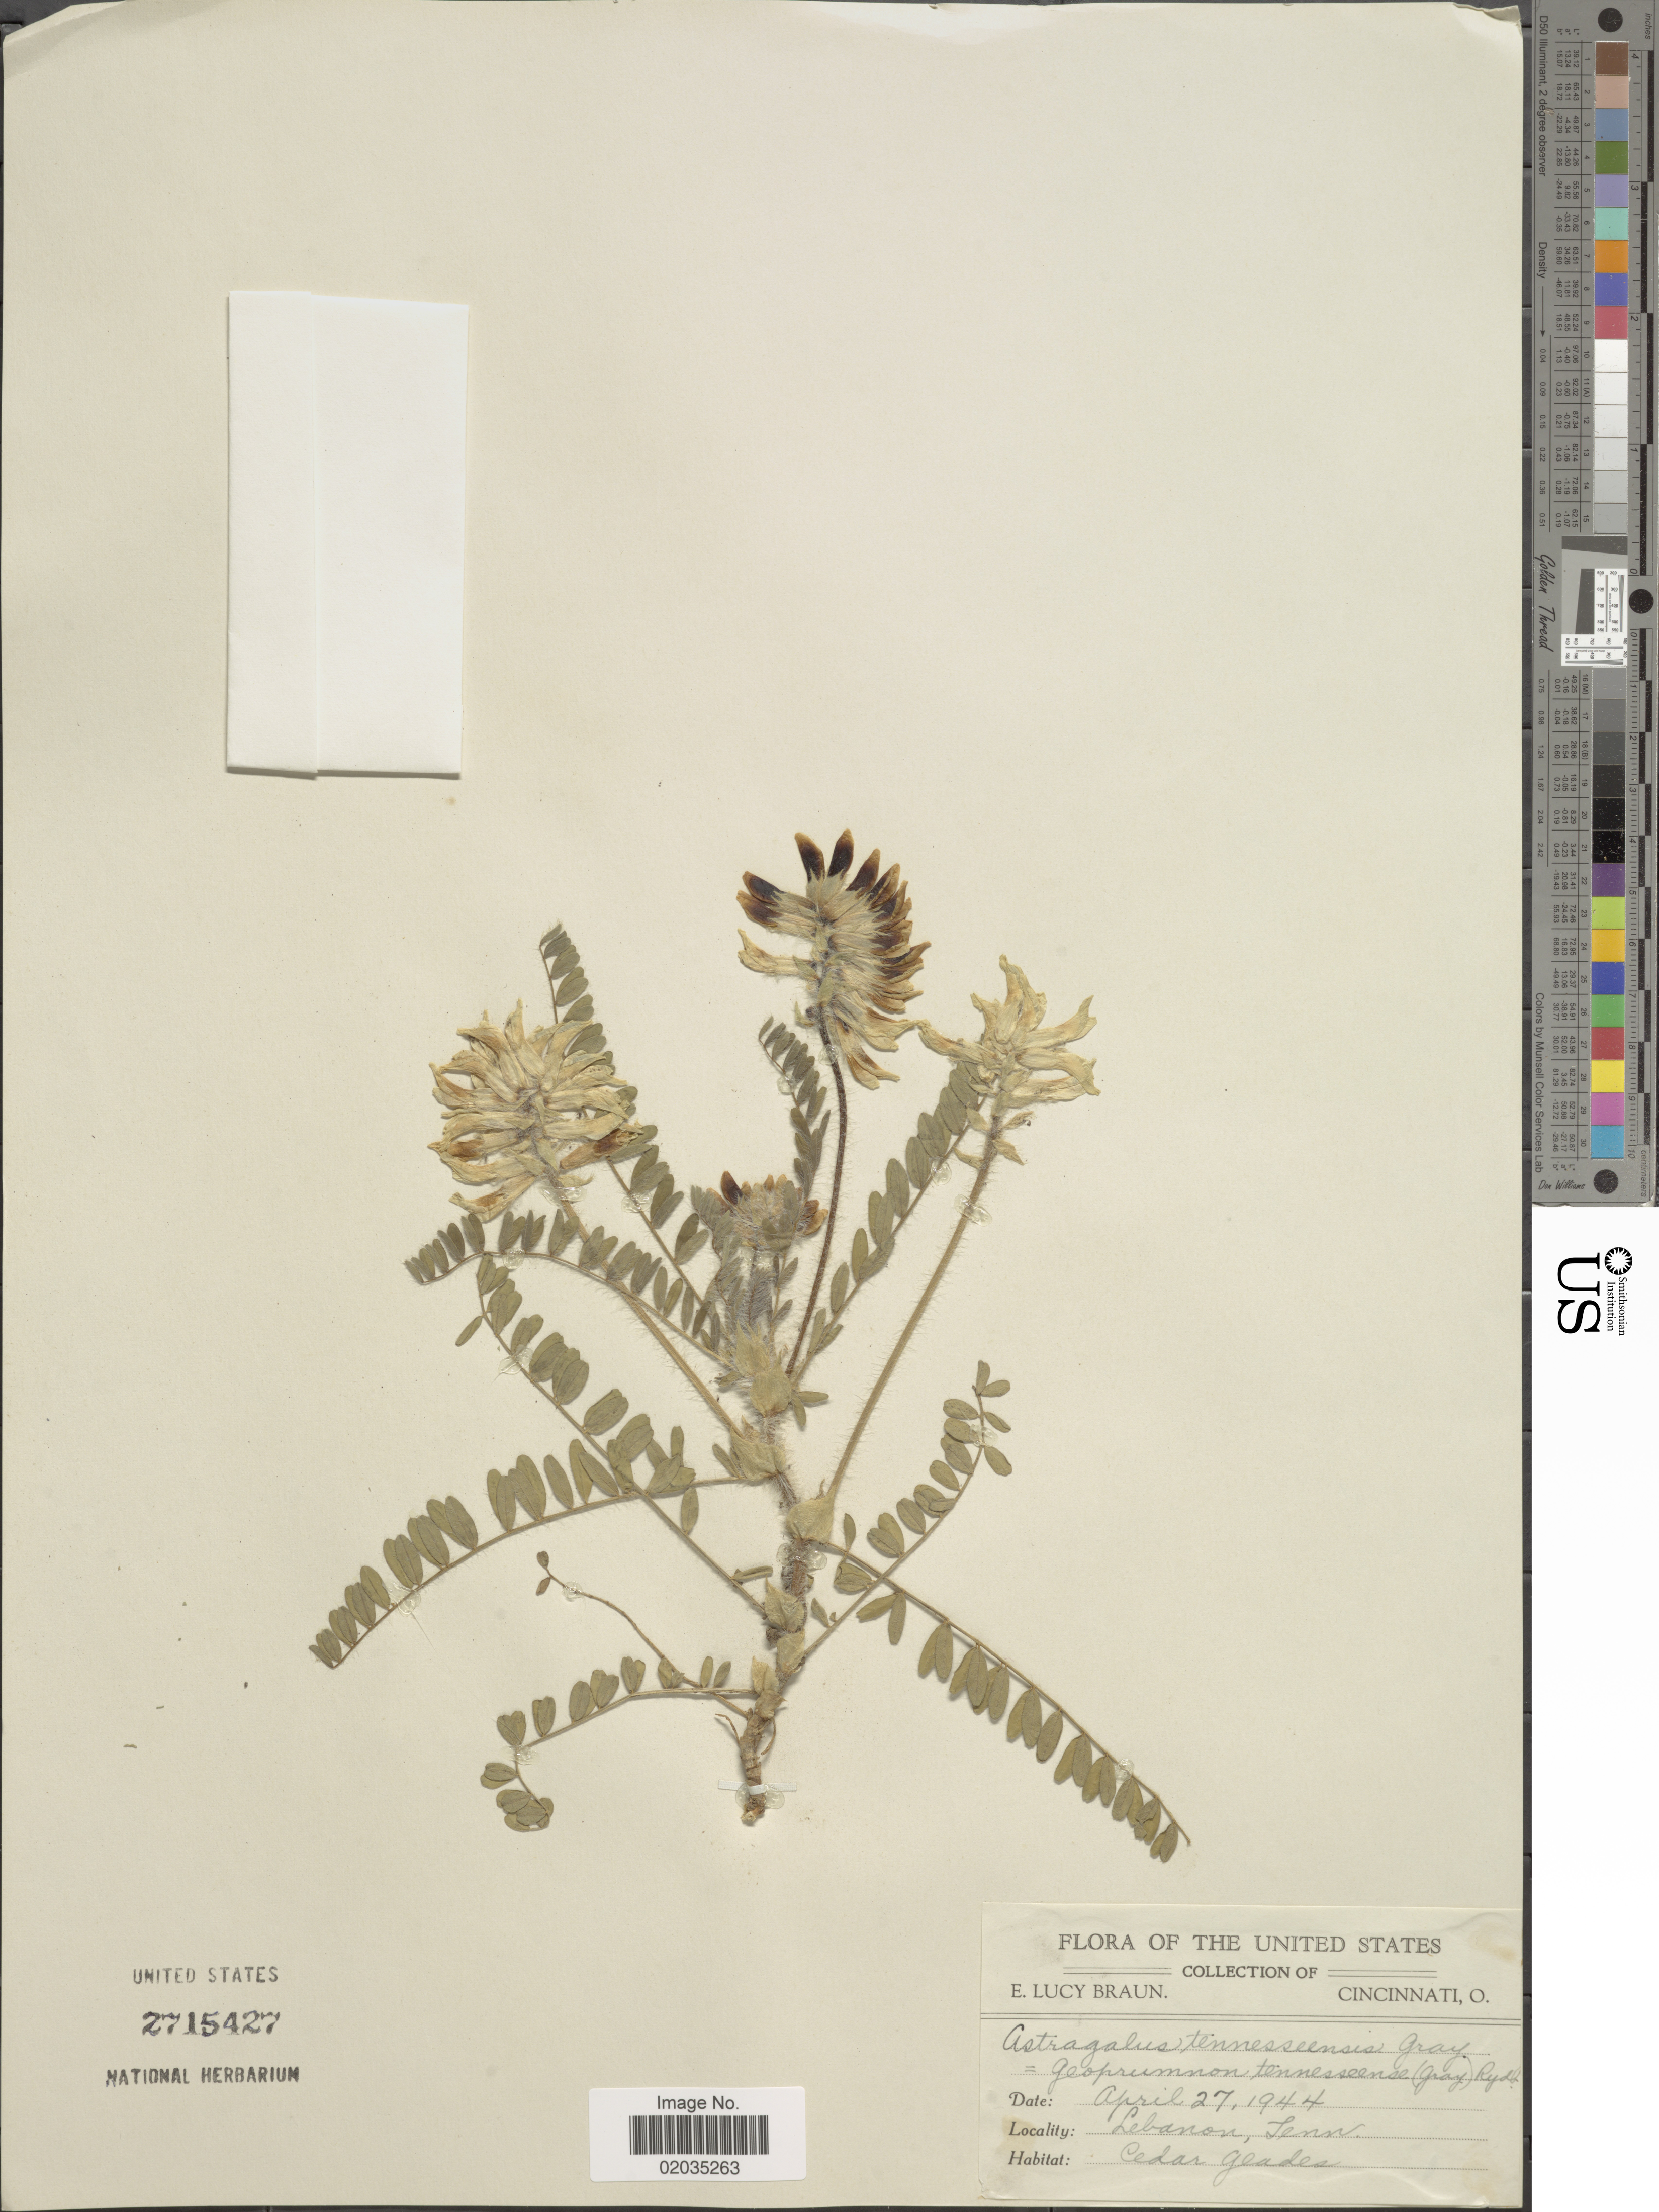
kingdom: Plantae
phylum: Tracheophyta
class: Magnoliopsida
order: Fabales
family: Fabaceae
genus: Astragalus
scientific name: Astragalus tennesseensis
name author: A. Gray ex Chapm.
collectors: E. L. Braun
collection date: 1944-04-27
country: United States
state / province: Tennessee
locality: Lebanon, Cedar glades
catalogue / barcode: US 2715427